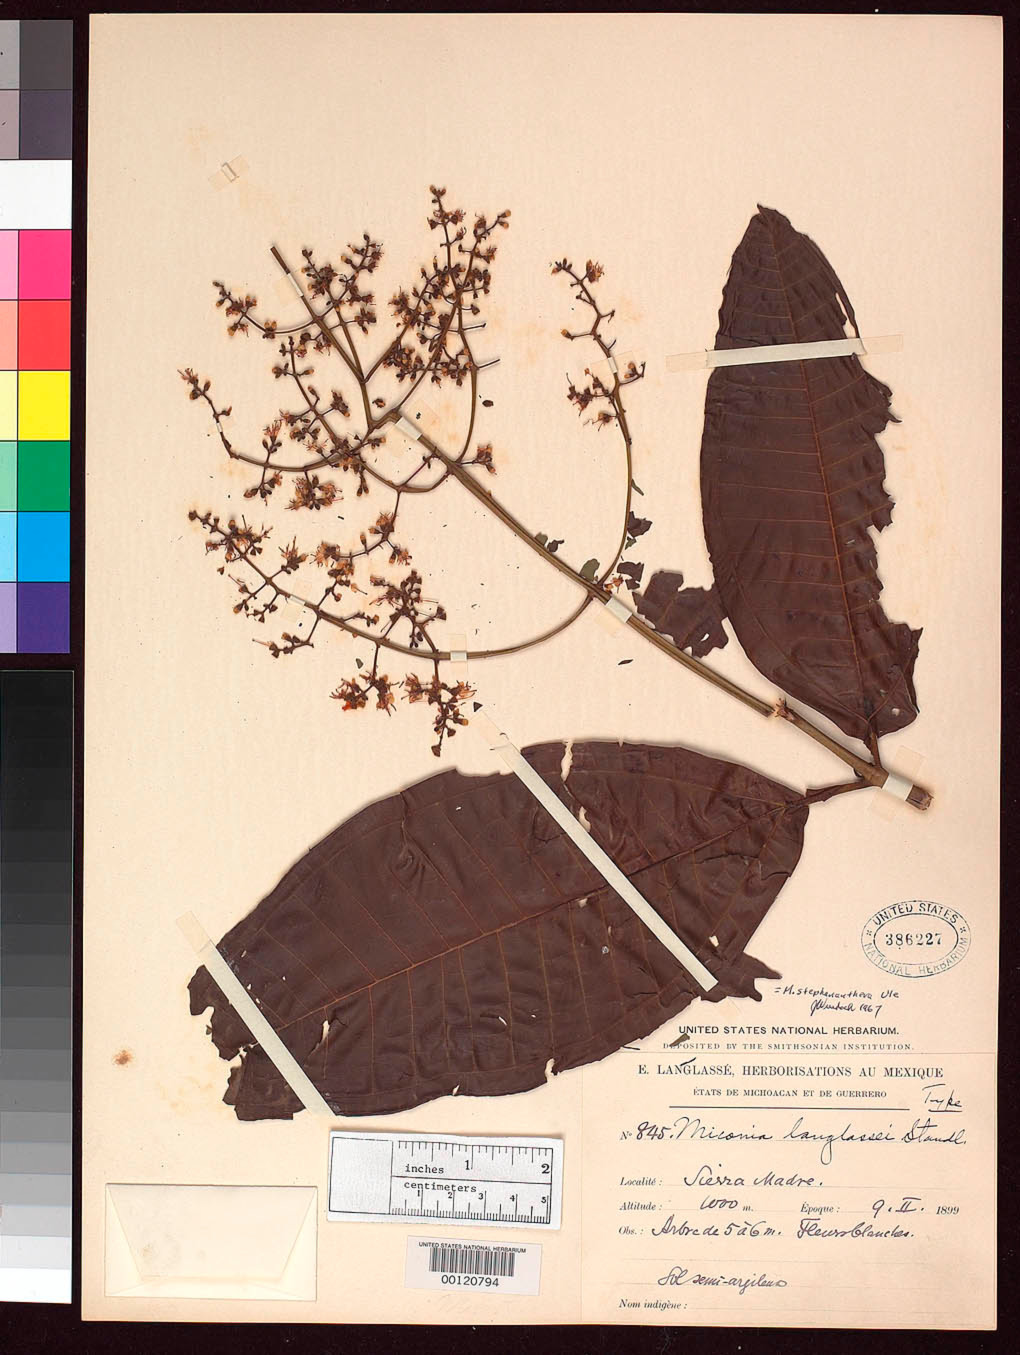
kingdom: Plantae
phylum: Tracheophyta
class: Magnoliopsida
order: Myrtales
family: Melastomataceae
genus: Miconia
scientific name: Miconia langlassei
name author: Standl.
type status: Holotype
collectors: E. Langlassé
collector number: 845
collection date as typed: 09 Feb 1899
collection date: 1899-02-09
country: Mexico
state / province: Guerrero / Michoacán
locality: Sierra Madre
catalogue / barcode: US 386227